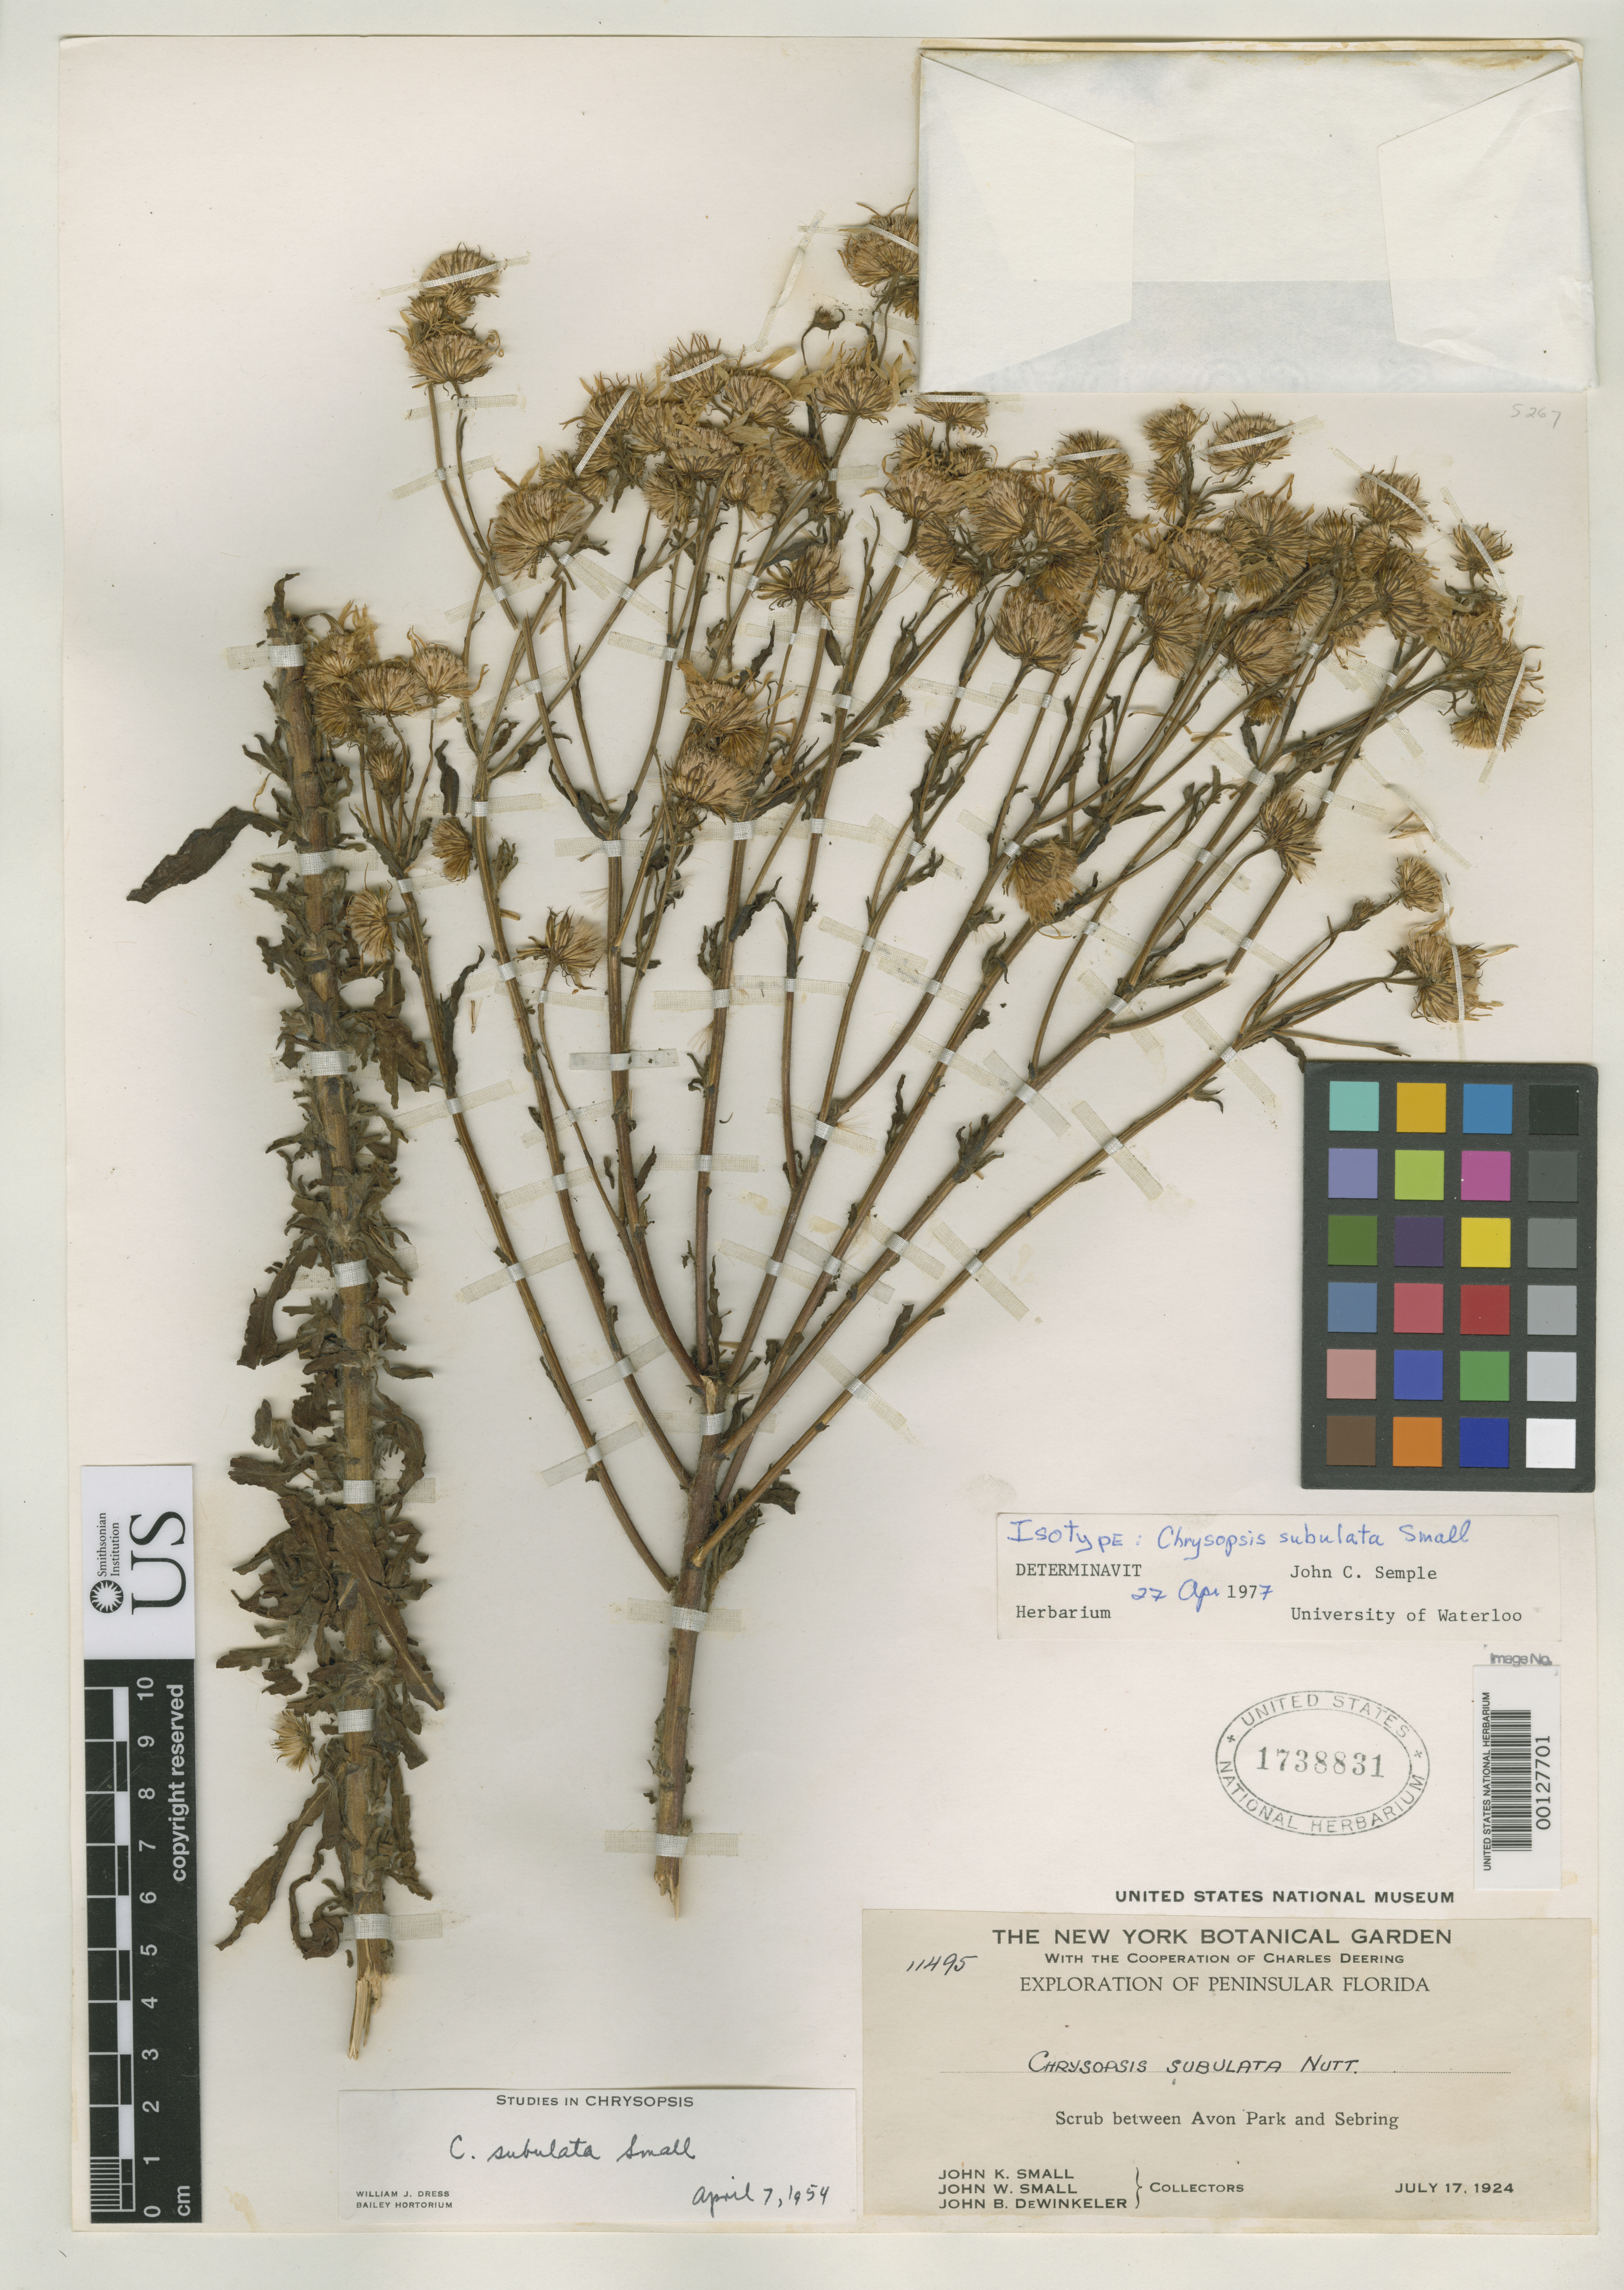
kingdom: Plantae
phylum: Tracheophyta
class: Magnoliopsida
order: Asterales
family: Asteraceae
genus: Chrysopsis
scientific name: Chrysopsis subulata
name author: Small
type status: Isotype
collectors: J. K. Small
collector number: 11495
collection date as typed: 17 Jul 1924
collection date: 1924-07-17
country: United States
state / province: Florida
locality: Between Avon Park and Sebring.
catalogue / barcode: US 1738831